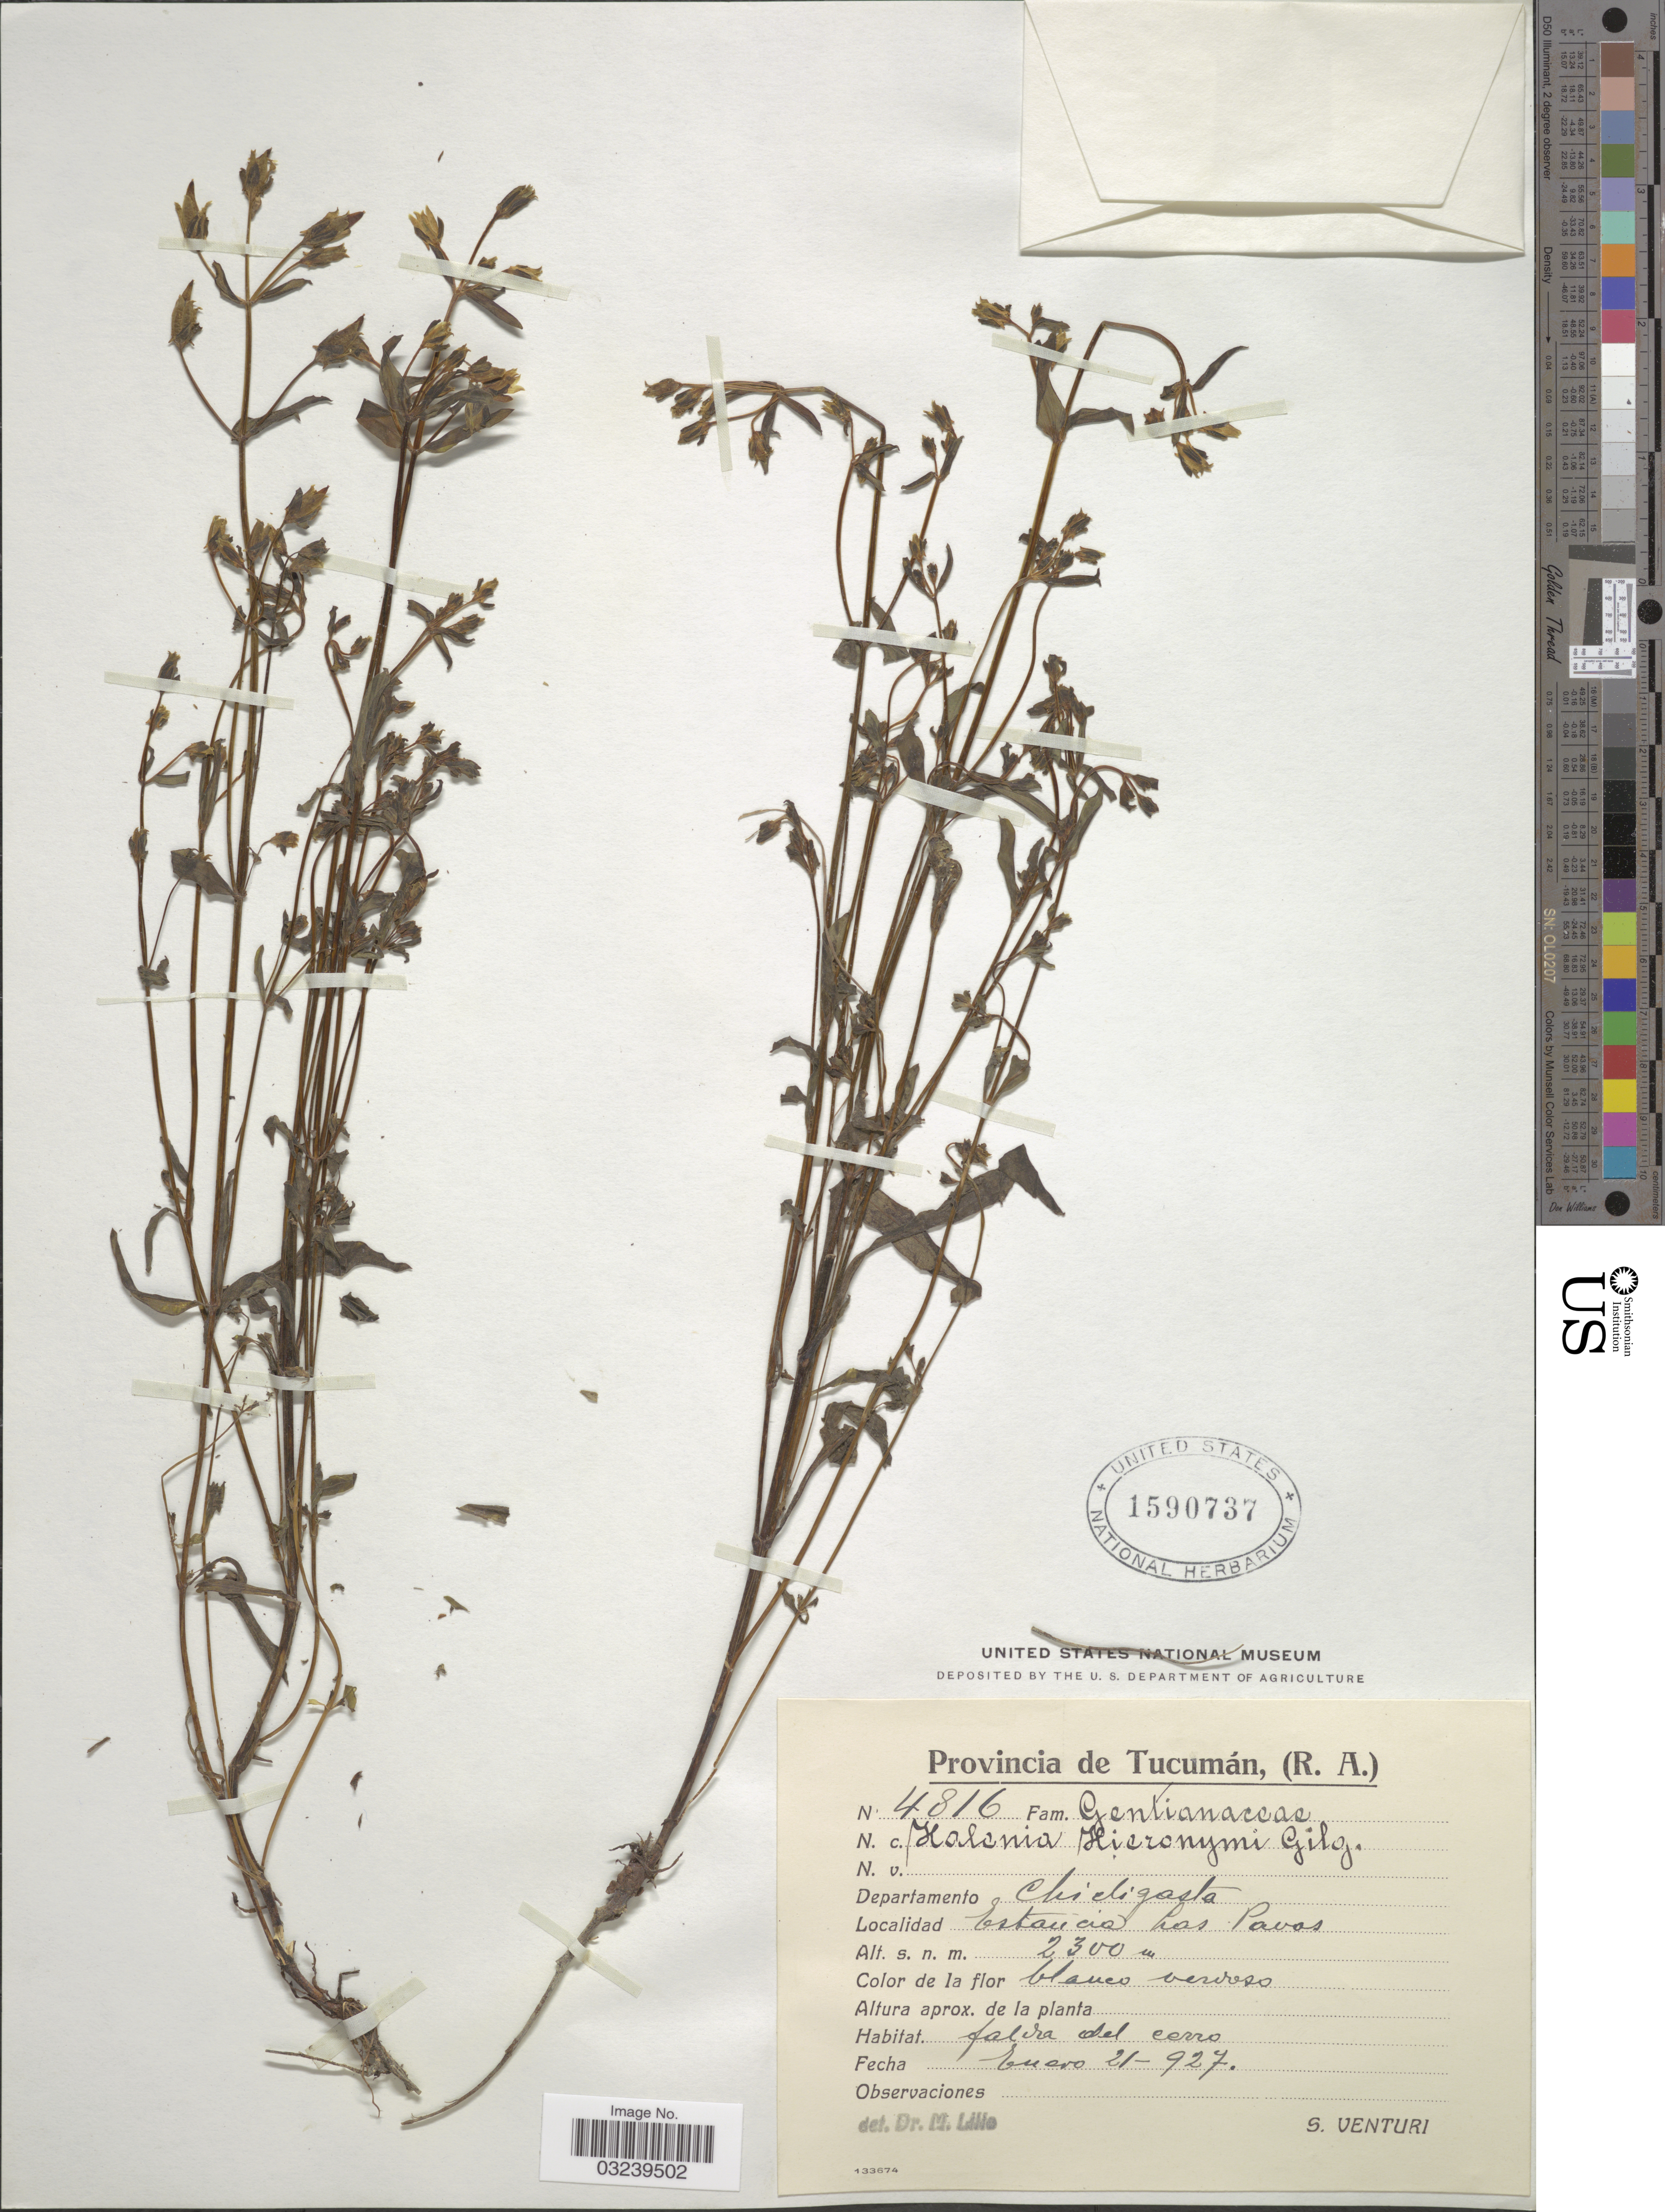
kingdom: Plantae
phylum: Tracheophyta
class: Magnoliopsida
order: Gentianales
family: Gentianaceae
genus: Halenia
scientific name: Halenia hieronymi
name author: Gilg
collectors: S. Venturi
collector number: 4816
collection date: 1927-01-21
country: Argentina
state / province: Tucuman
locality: Provincia de Tucumán, (R.A.) Departamento Chicligasta, Estancia Las Pavas.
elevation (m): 2300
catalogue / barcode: US 1590737